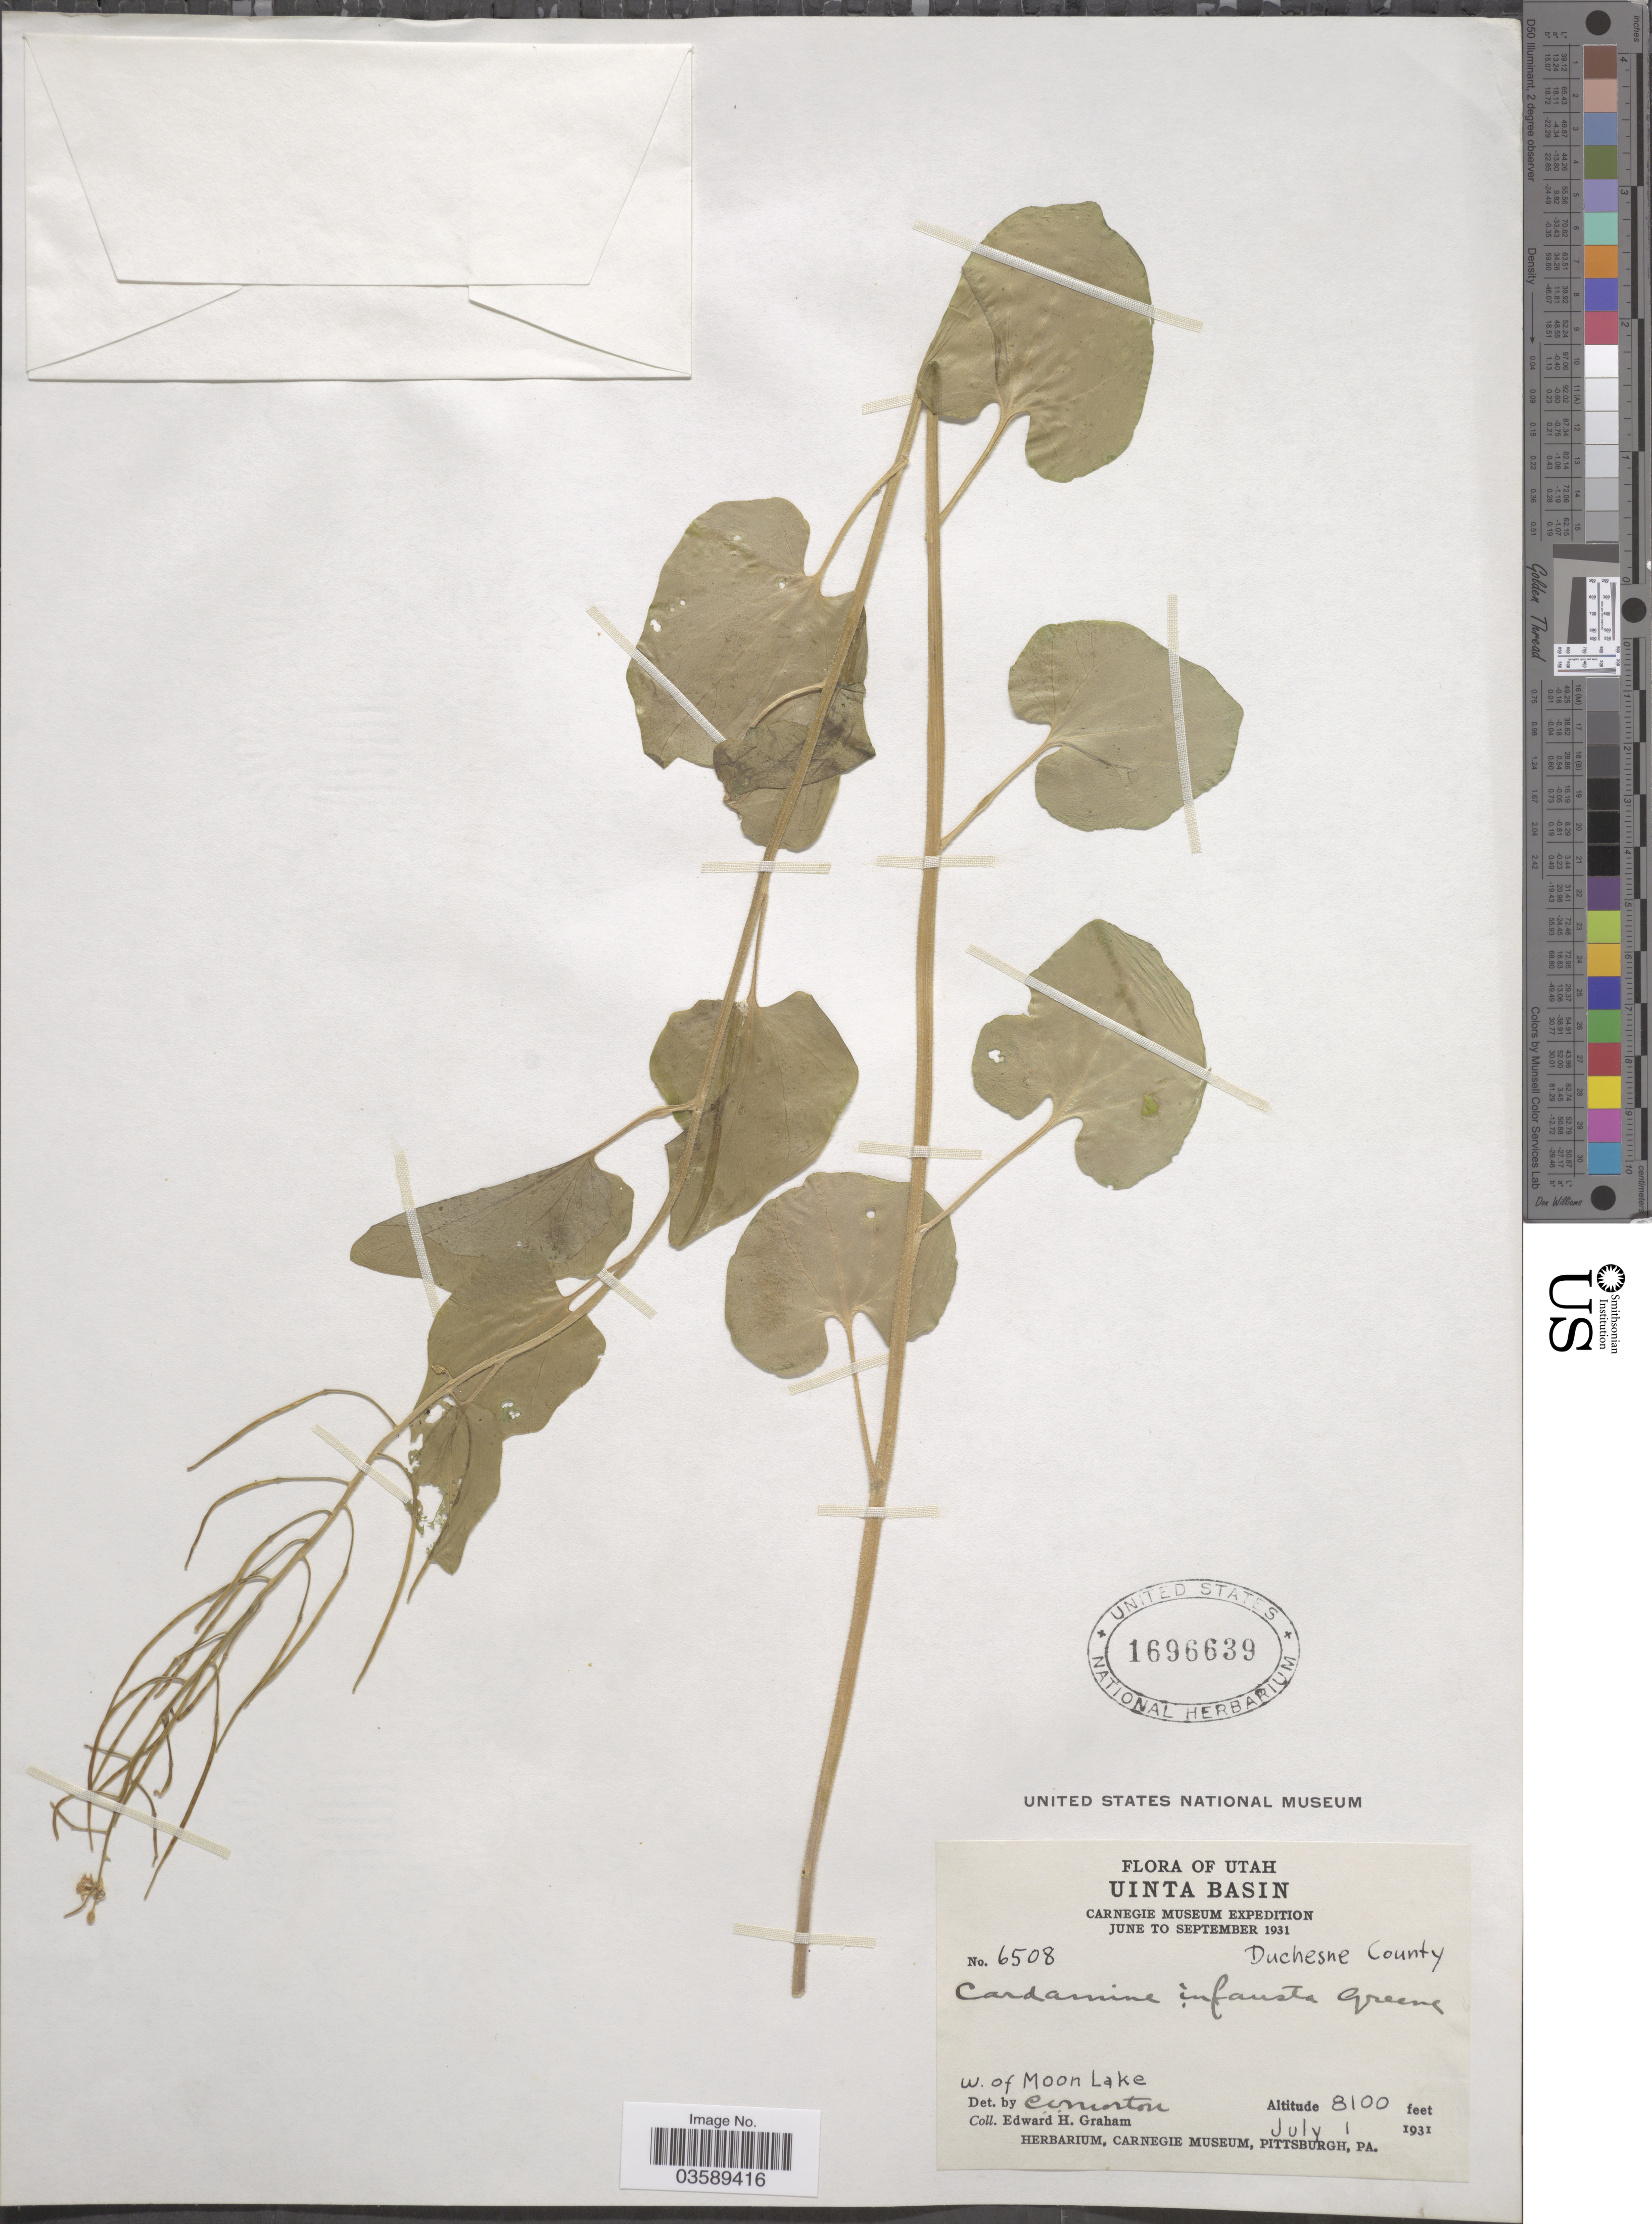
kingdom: Plantae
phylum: Tracheophyta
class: Magnoliopsida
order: Brassicales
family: Brassicaceae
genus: Cardamine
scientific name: Cardamine infausta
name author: Greene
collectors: E. H. Graham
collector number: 6508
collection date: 1931-07-01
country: United States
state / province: Utah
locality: Uinta Basin. Duchesne County. W. of Moon Lake.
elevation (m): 2469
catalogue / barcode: US 1696639